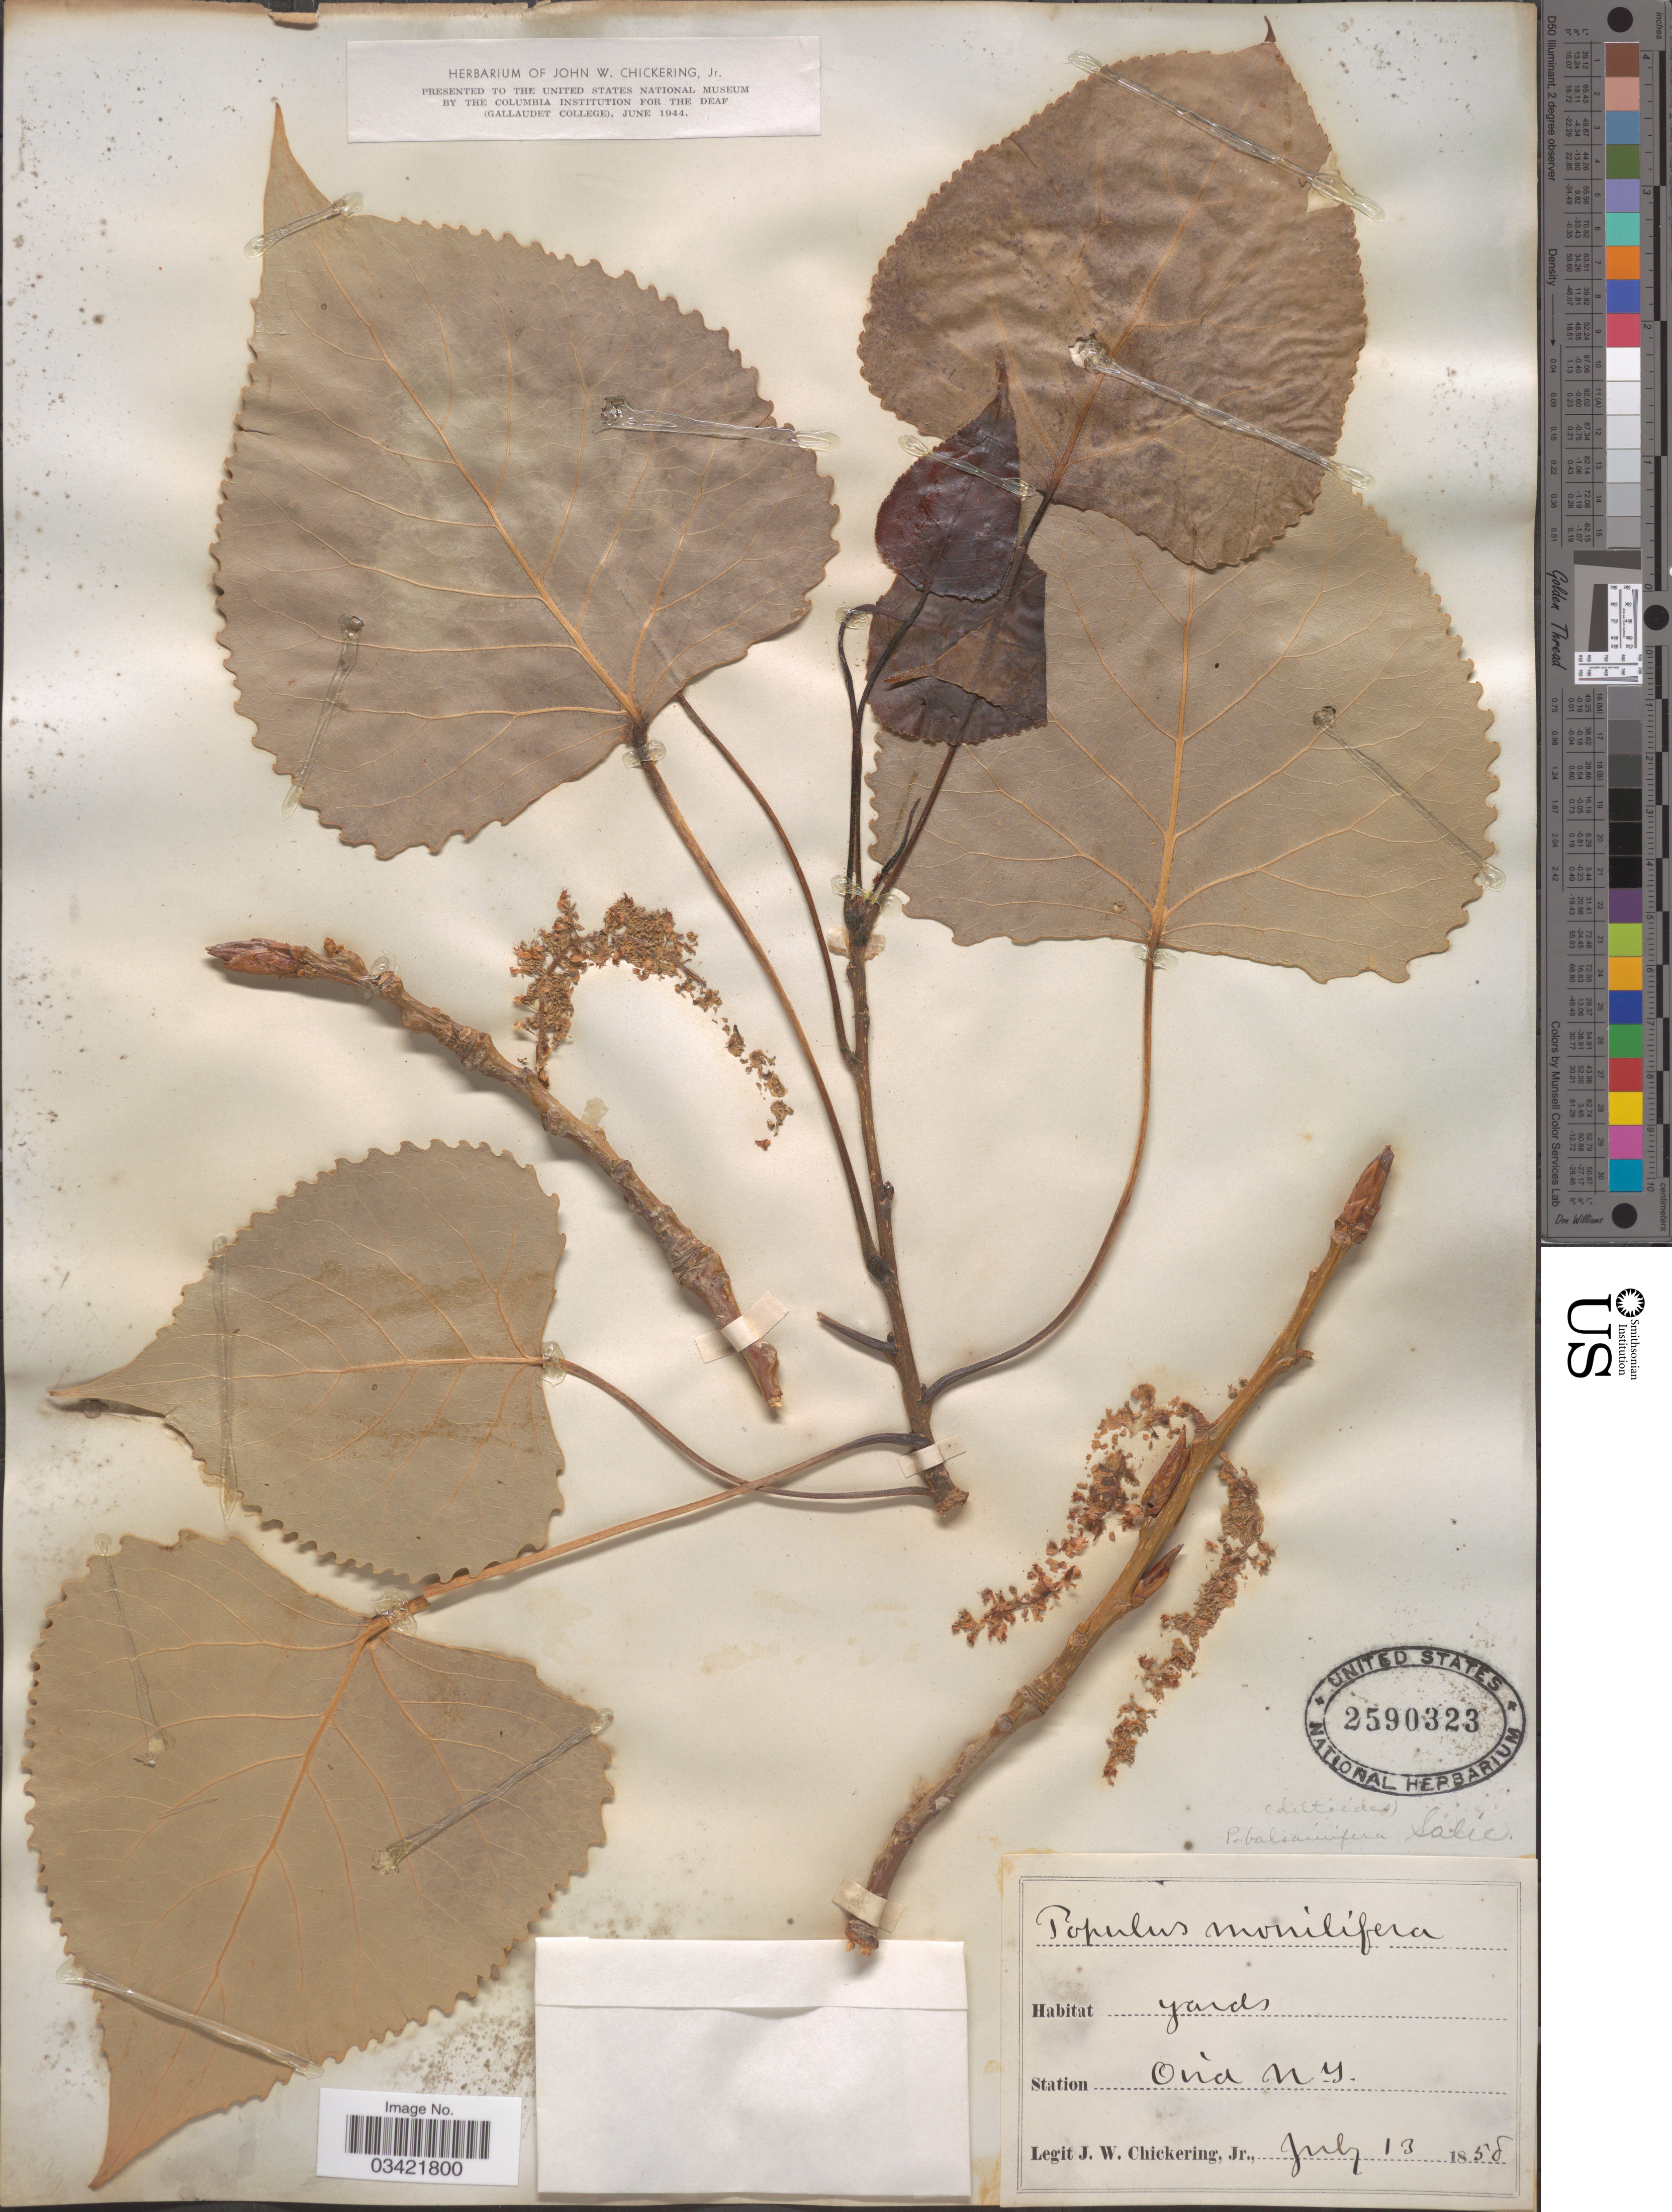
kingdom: Plantae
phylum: Tracheophyta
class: Magnoliopsida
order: Malpighiales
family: Salicaceae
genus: Populus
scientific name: Populus deltoides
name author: W. Bartram ex Marshall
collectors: J. W. Chickering Jr.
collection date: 1858-07-13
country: United States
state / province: New York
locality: Station Ovid.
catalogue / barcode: US 2590323